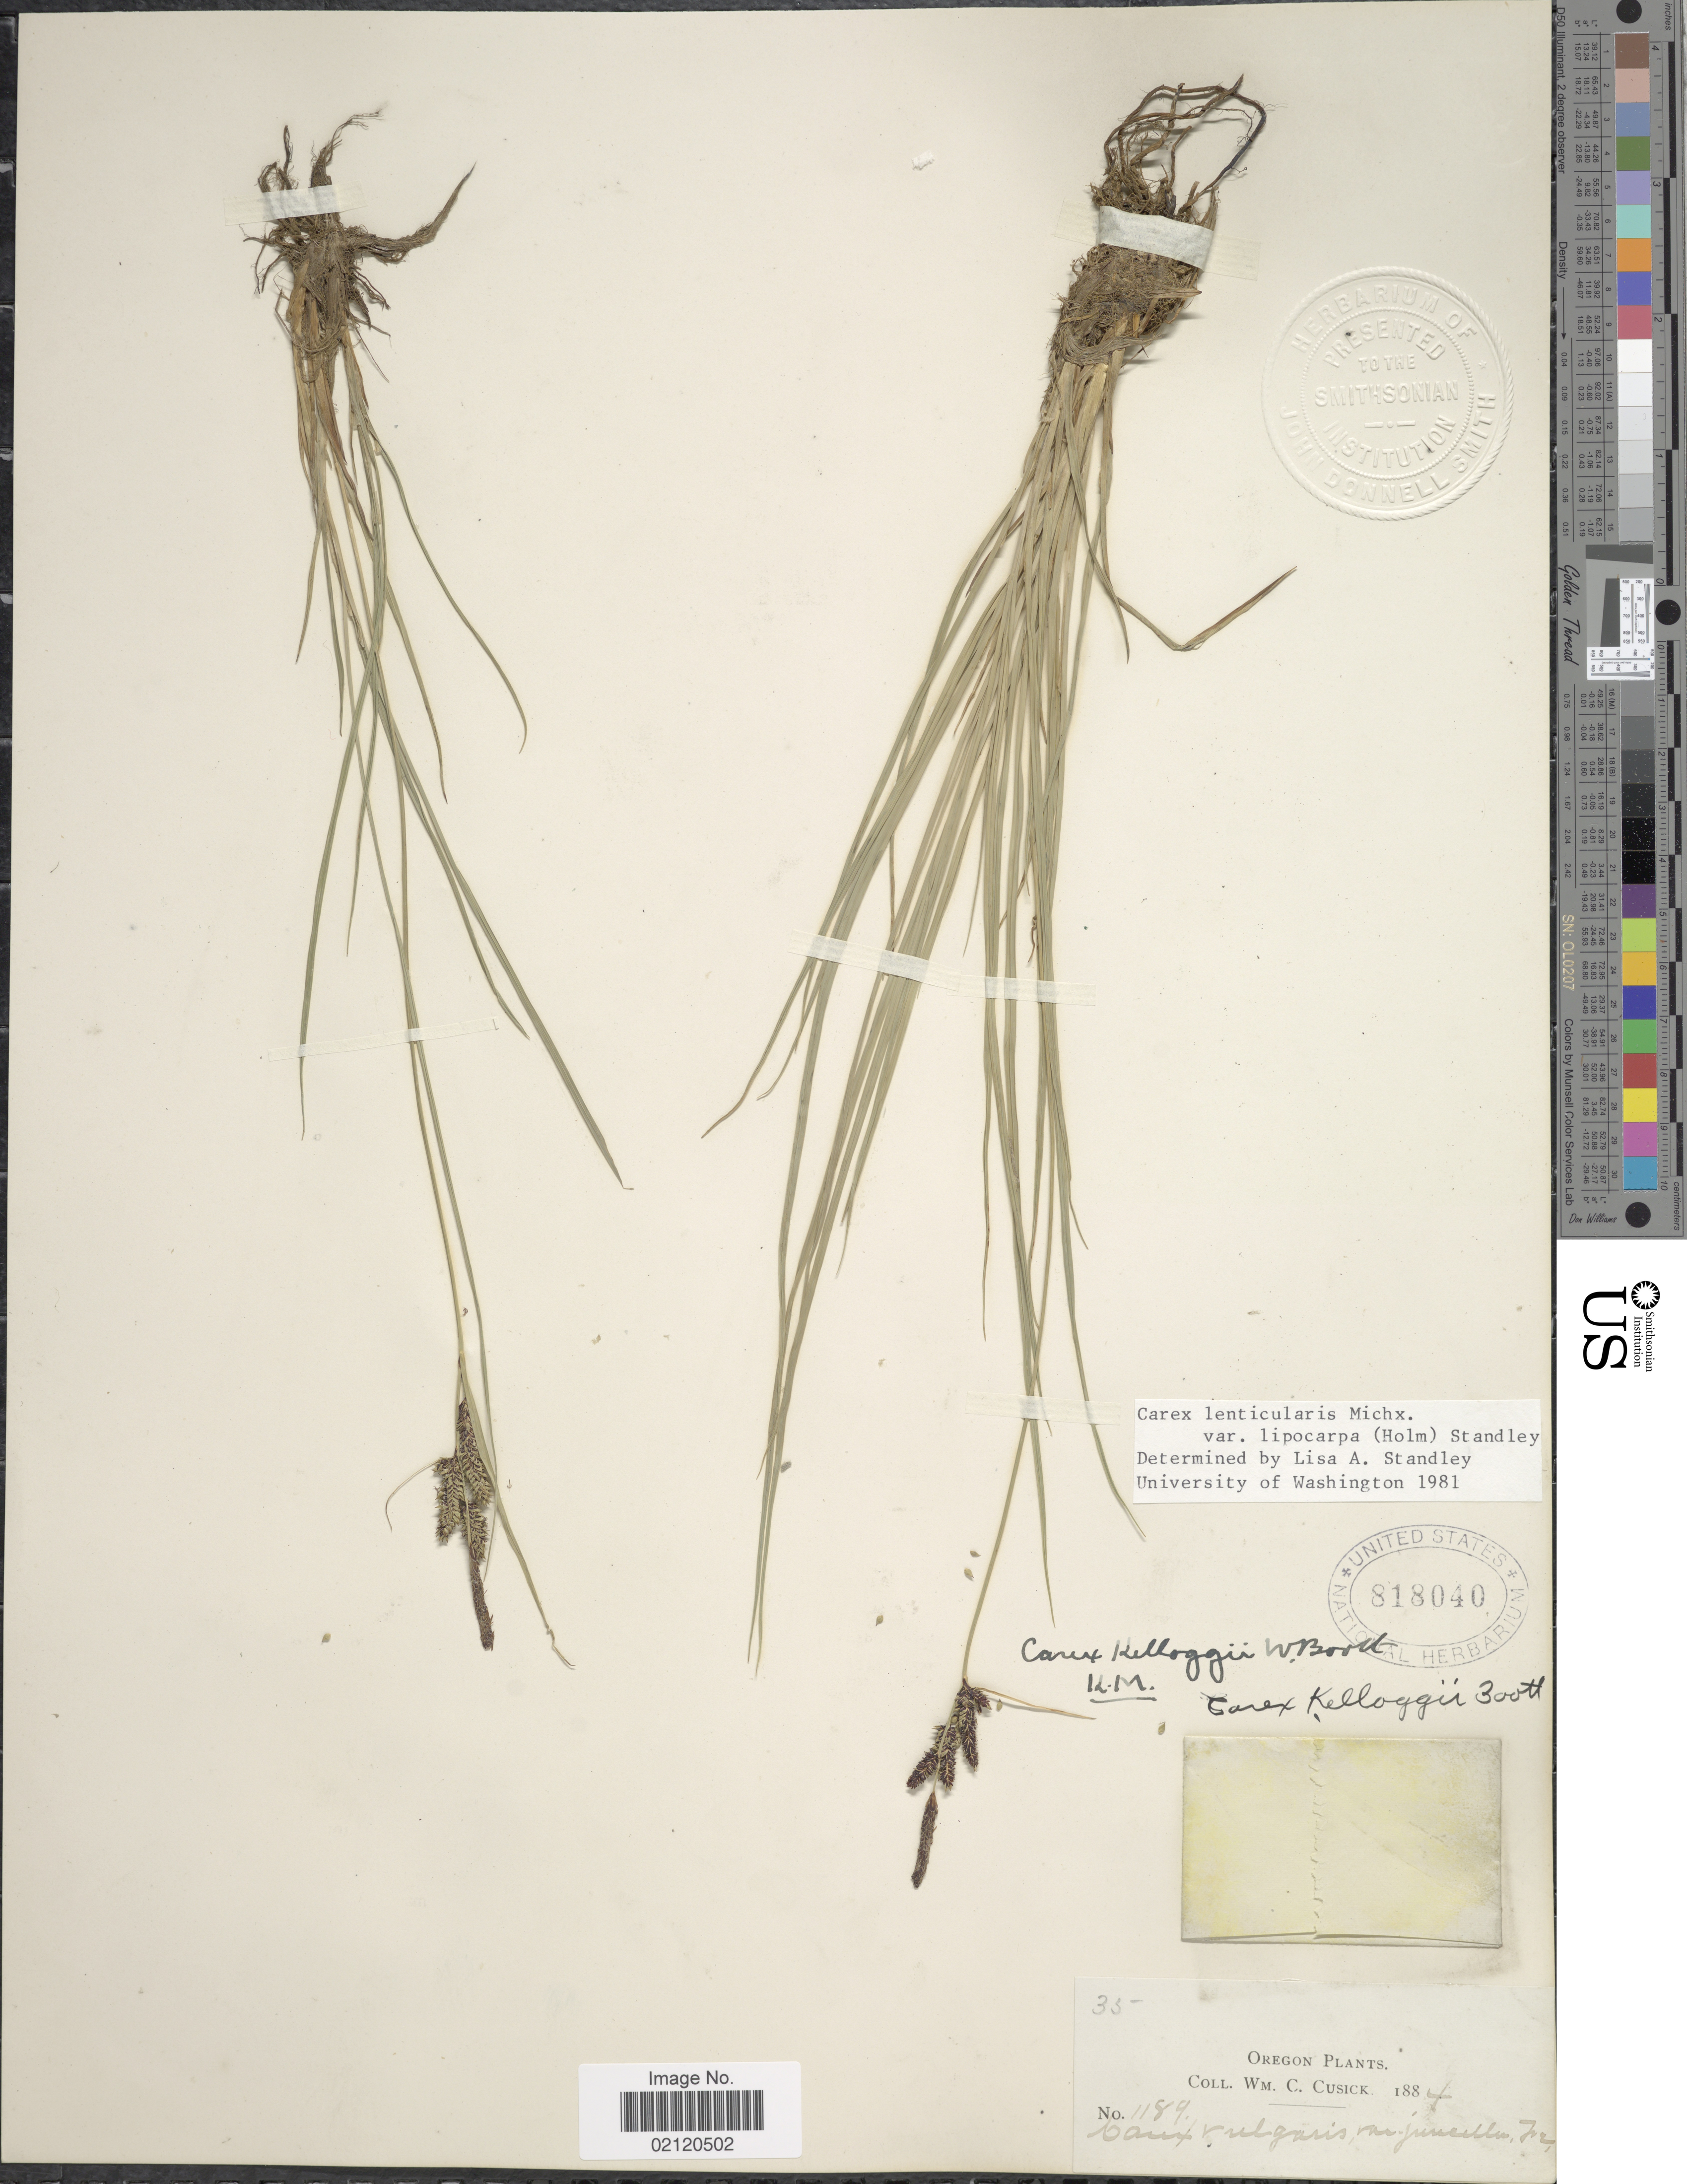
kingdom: Plantae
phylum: Tracheophyta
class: Liliopsida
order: Poales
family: Cyperaceae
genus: Carex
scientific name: Carex kelloggii var. kelloggii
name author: W. Boott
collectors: W. C. Cusick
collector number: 1189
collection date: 1884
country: United States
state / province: Oregon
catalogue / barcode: US 818040